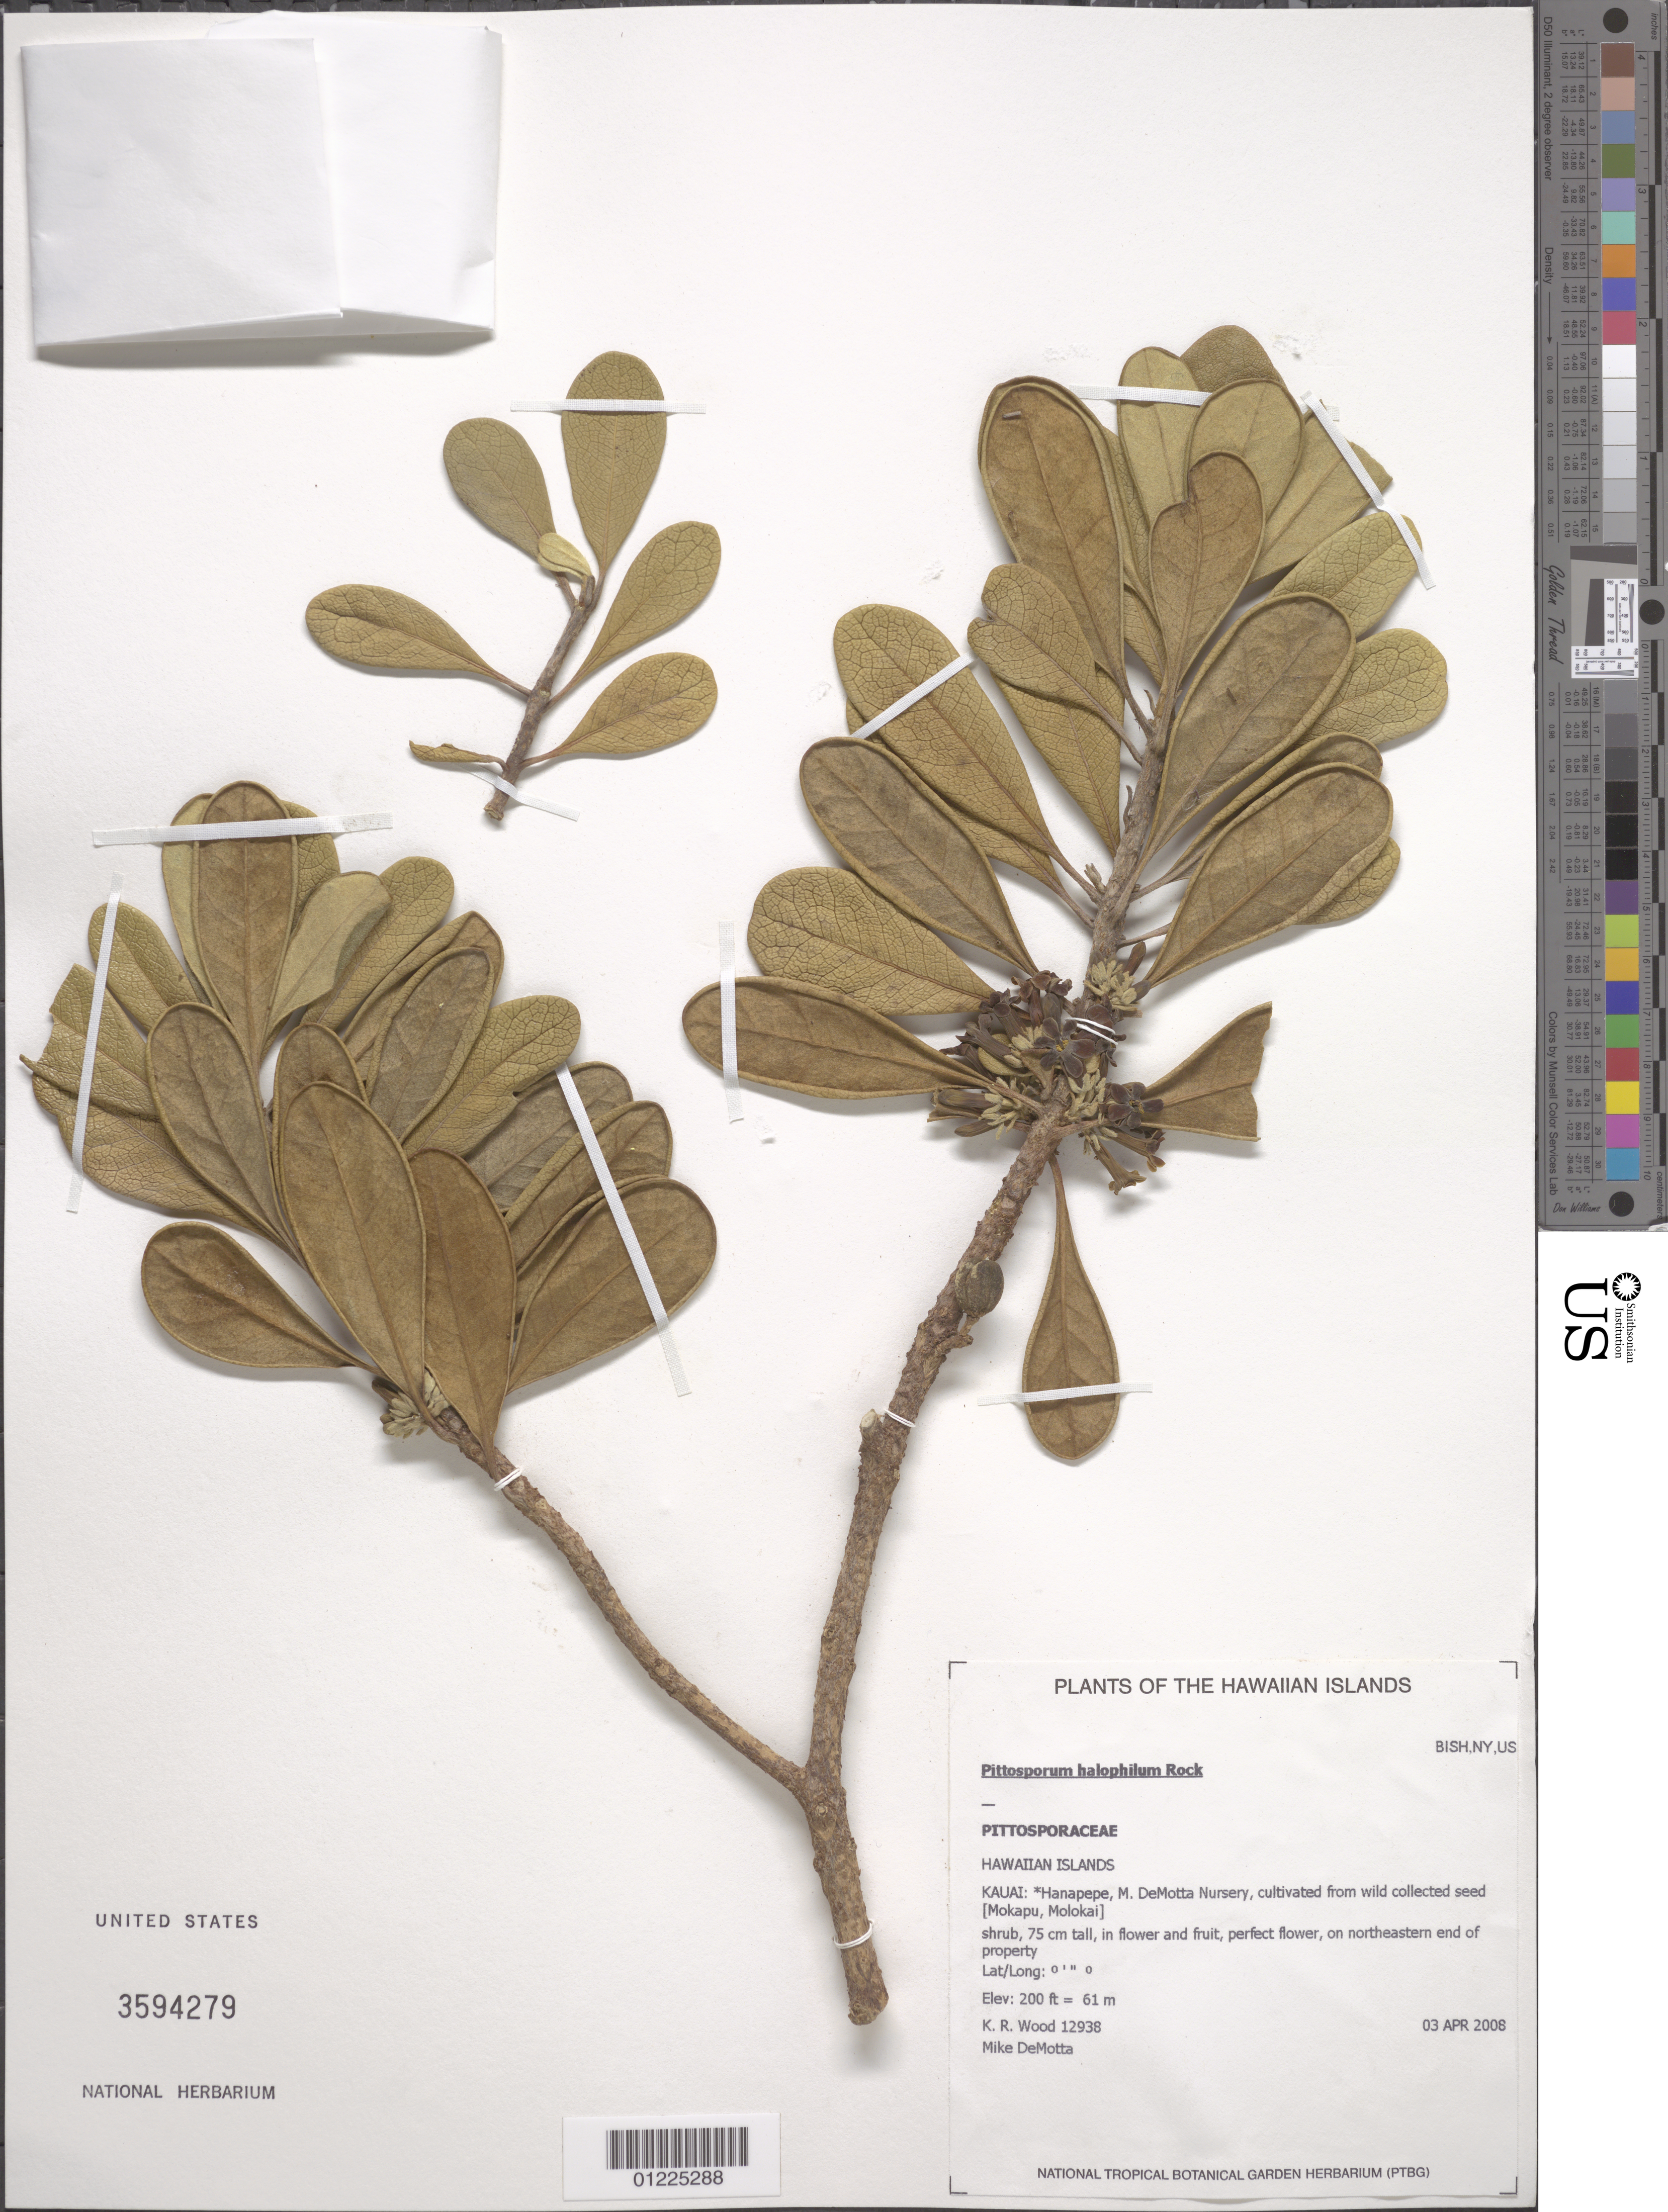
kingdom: Plantae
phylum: Tracheophyta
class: Magnoliopsida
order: Apiales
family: Pittosporaceae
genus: Pittosporum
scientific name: Pittosporum halophilum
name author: Rock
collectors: K. R. Wood & M. DeMotta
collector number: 12938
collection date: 2008-04-03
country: United States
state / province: Hawaii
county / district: Kaui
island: Kaua'i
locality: Hanapepe, M. DeMotta Nursery.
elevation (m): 61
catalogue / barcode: US 3594279